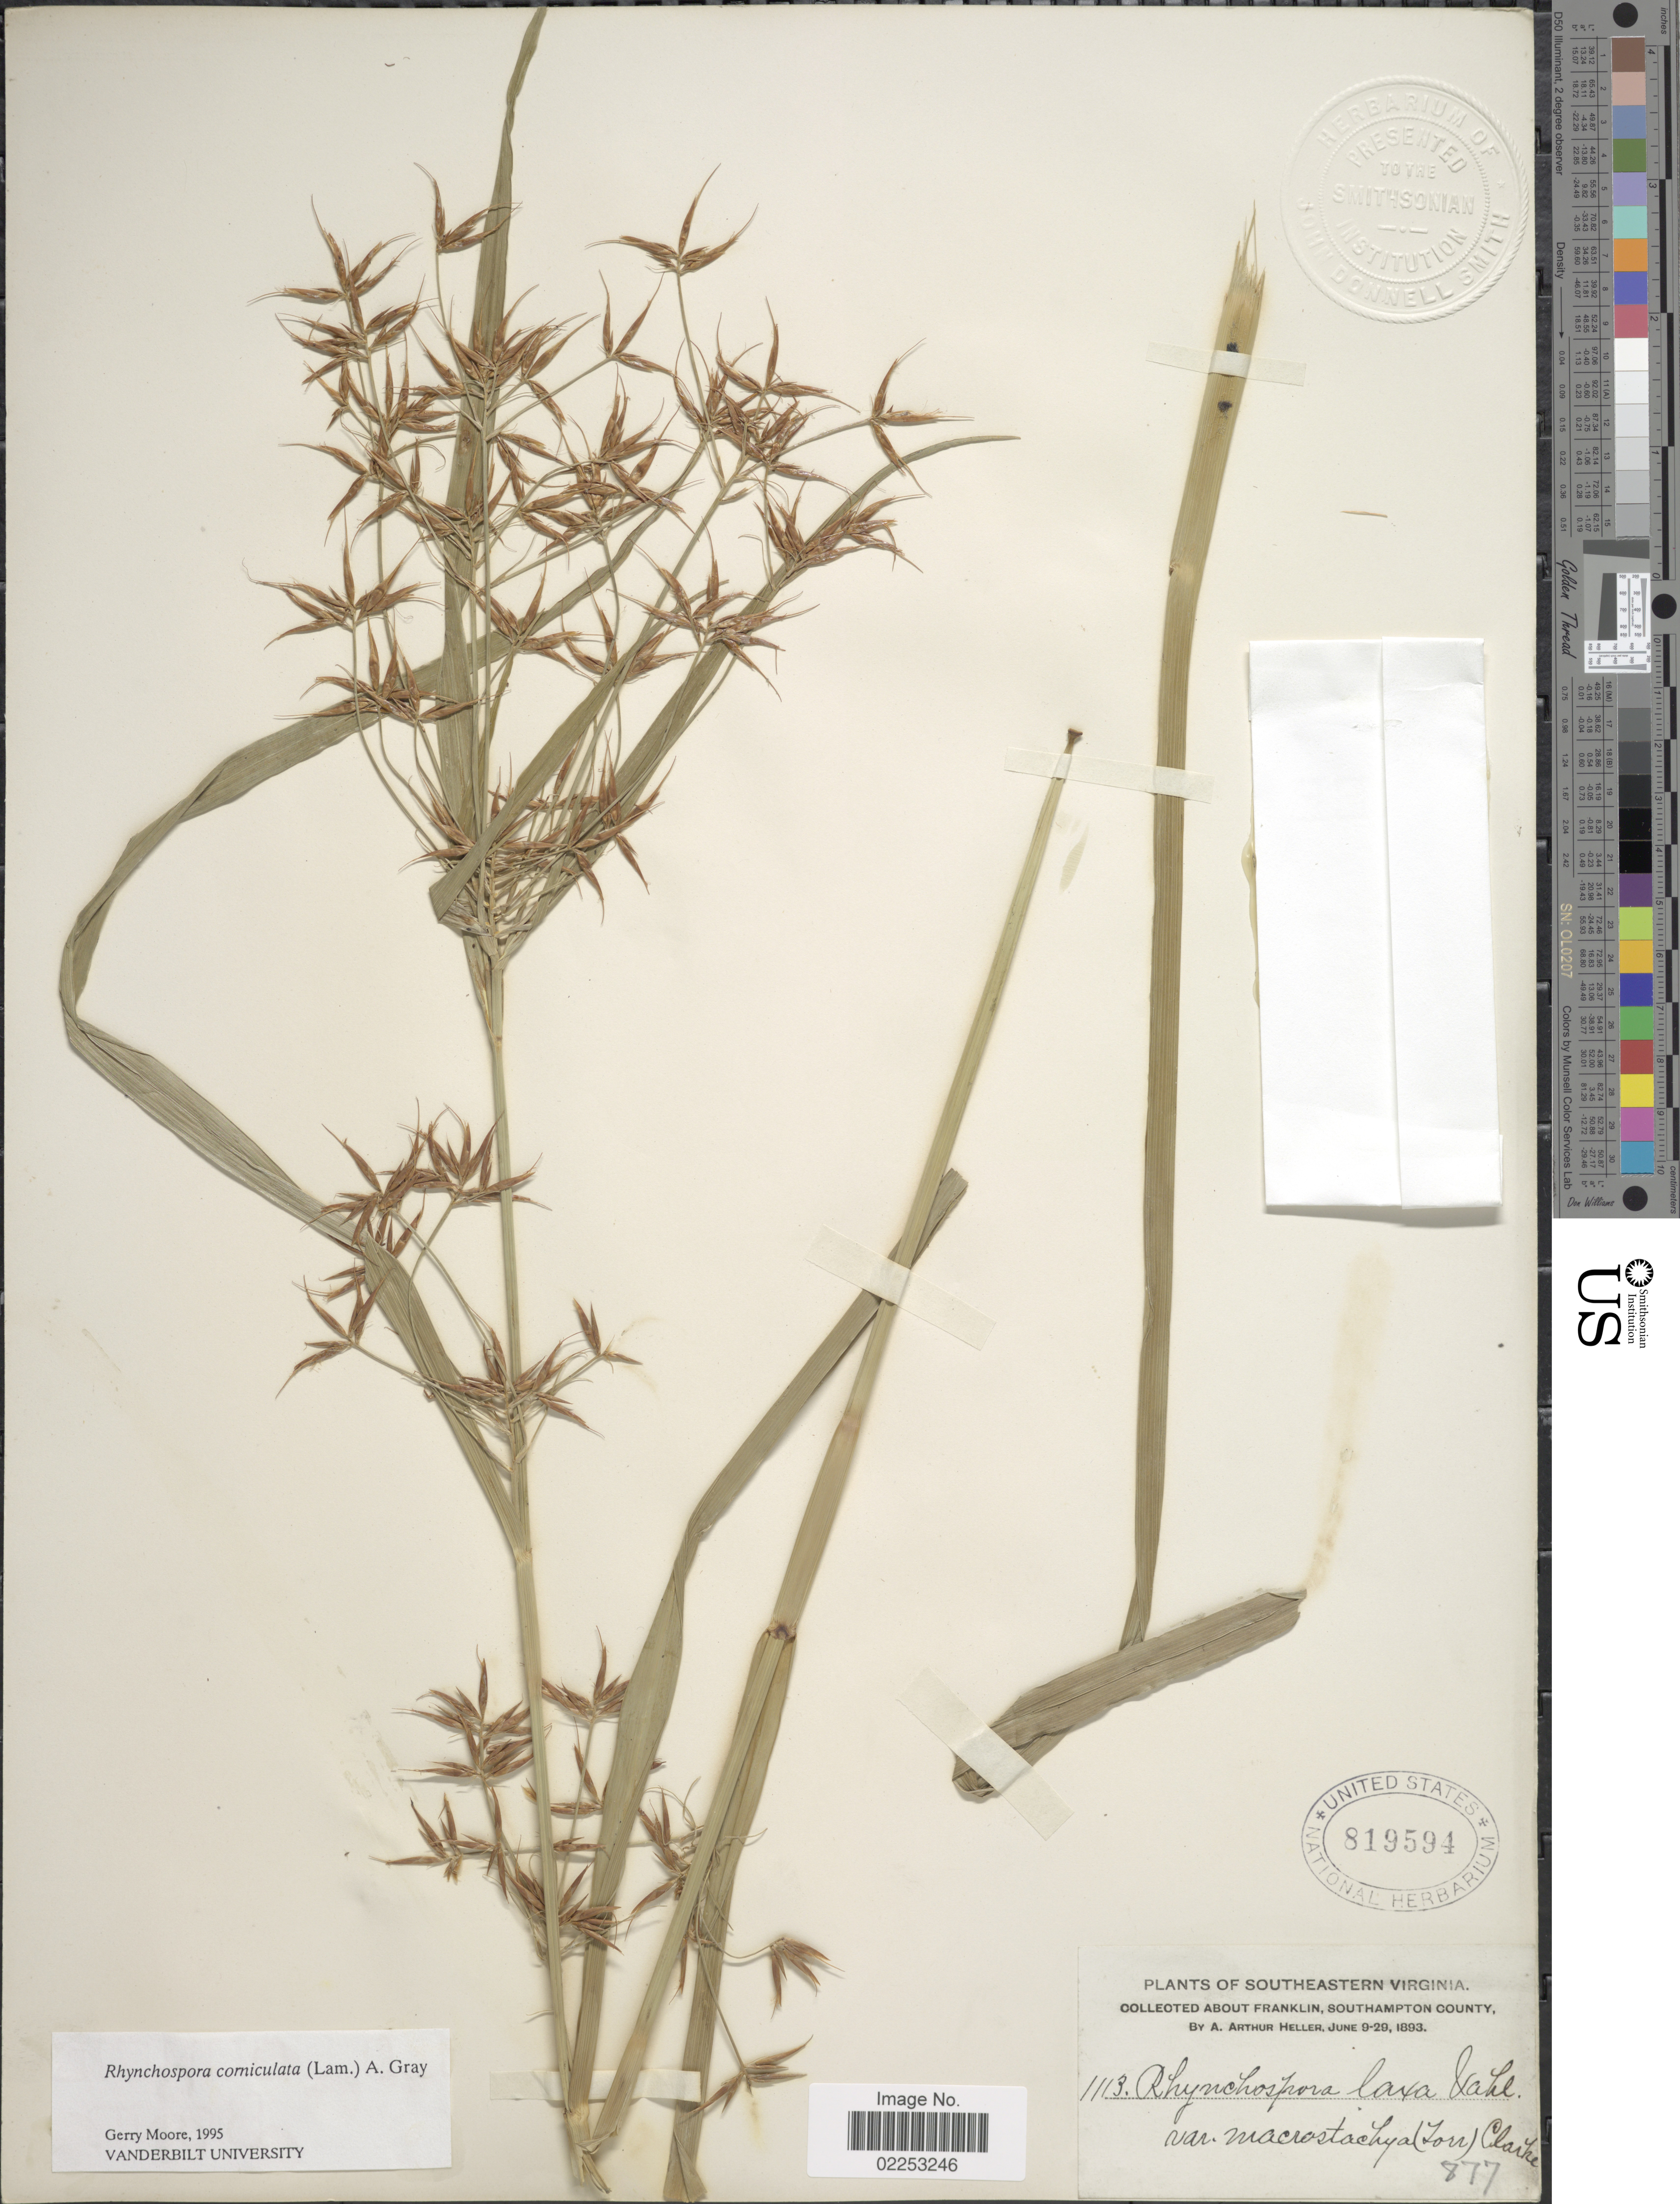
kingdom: Plantae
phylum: Tracheophyta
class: Liliopsida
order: Poales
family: Cyperaceae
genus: Rhynchospora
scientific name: Rhynchospora corniculata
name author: (Lam.) A. Gray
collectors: A. A. Heller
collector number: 1113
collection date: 1893-06-09/1893-06-29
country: United States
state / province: Virginia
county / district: Southampton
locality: Southeastern Virginia. About Franklin, Southampton County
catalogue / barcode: US 819594